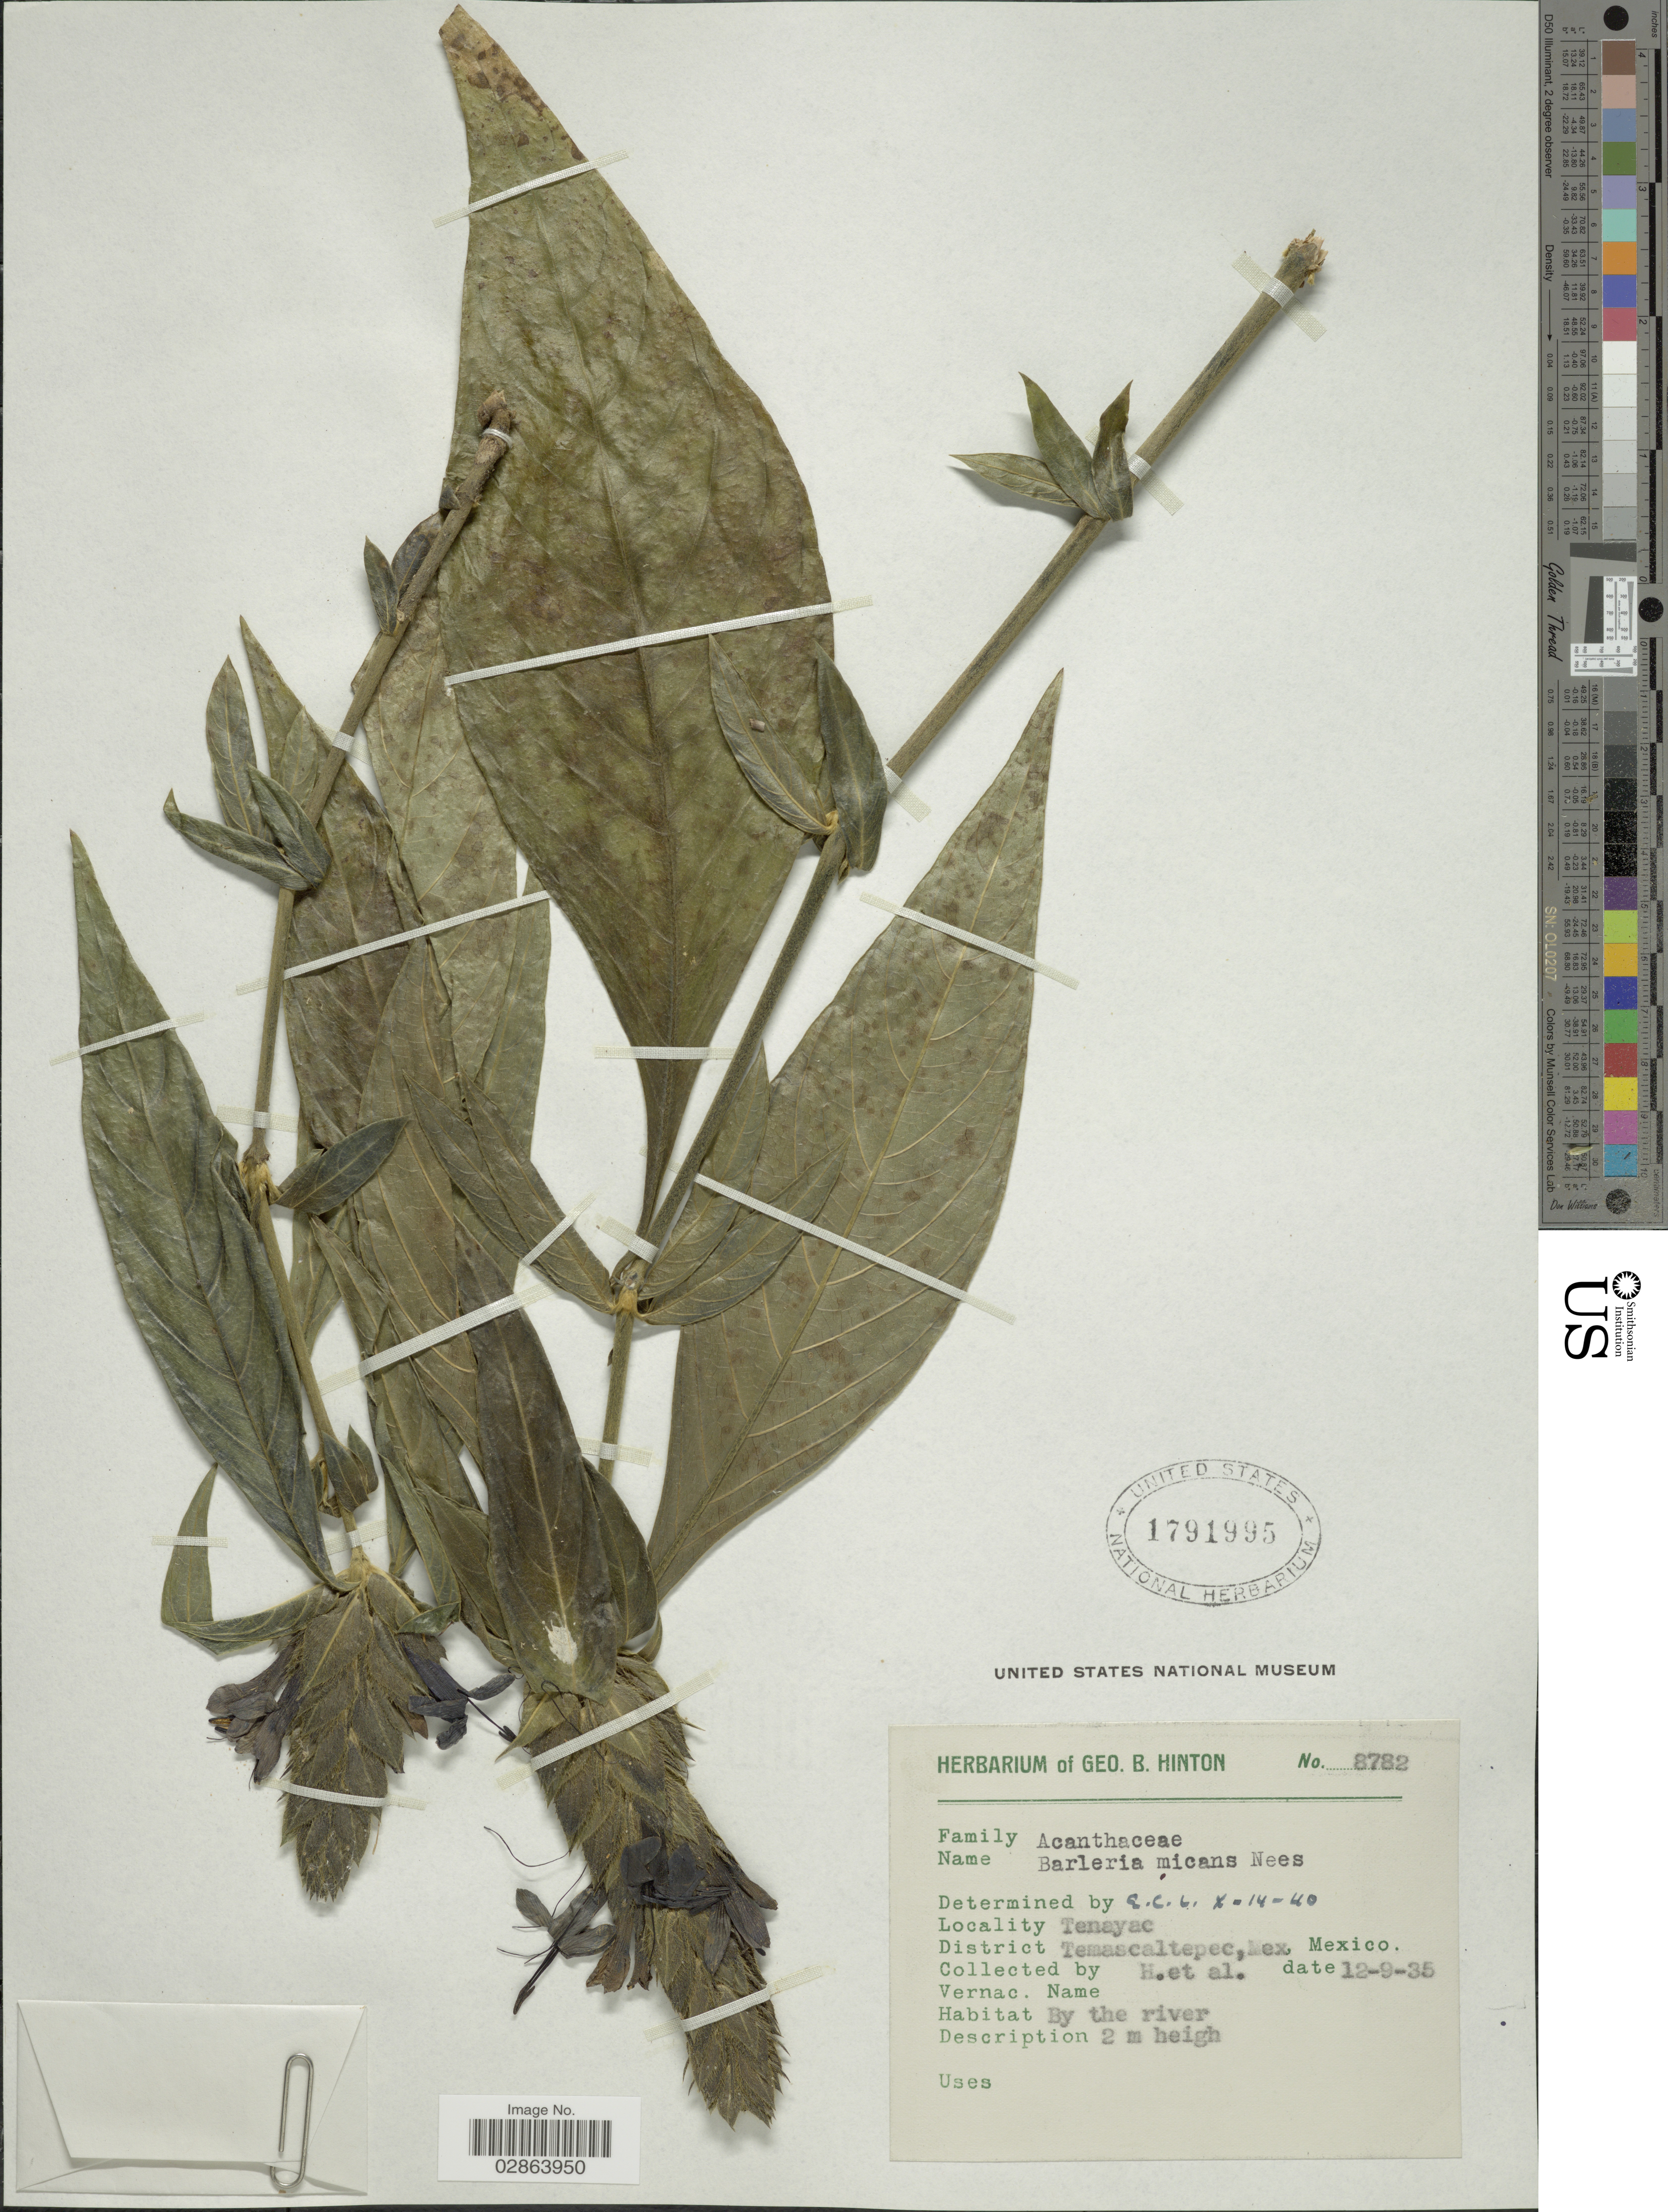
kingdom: Plantae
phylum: Tracheophyta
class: Magnoliopsida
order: Lamiales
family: Acanthaceae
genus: Barleria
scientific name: Barleria oenotheroides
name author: Dum. Cours.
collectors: G. B. Hinton & et al.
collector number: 8782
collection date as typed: Transcribed d/m/y: 12/9/35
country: Mexico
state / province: México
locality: Tenayac, District Temascaltepec.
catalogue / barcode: US 1791995